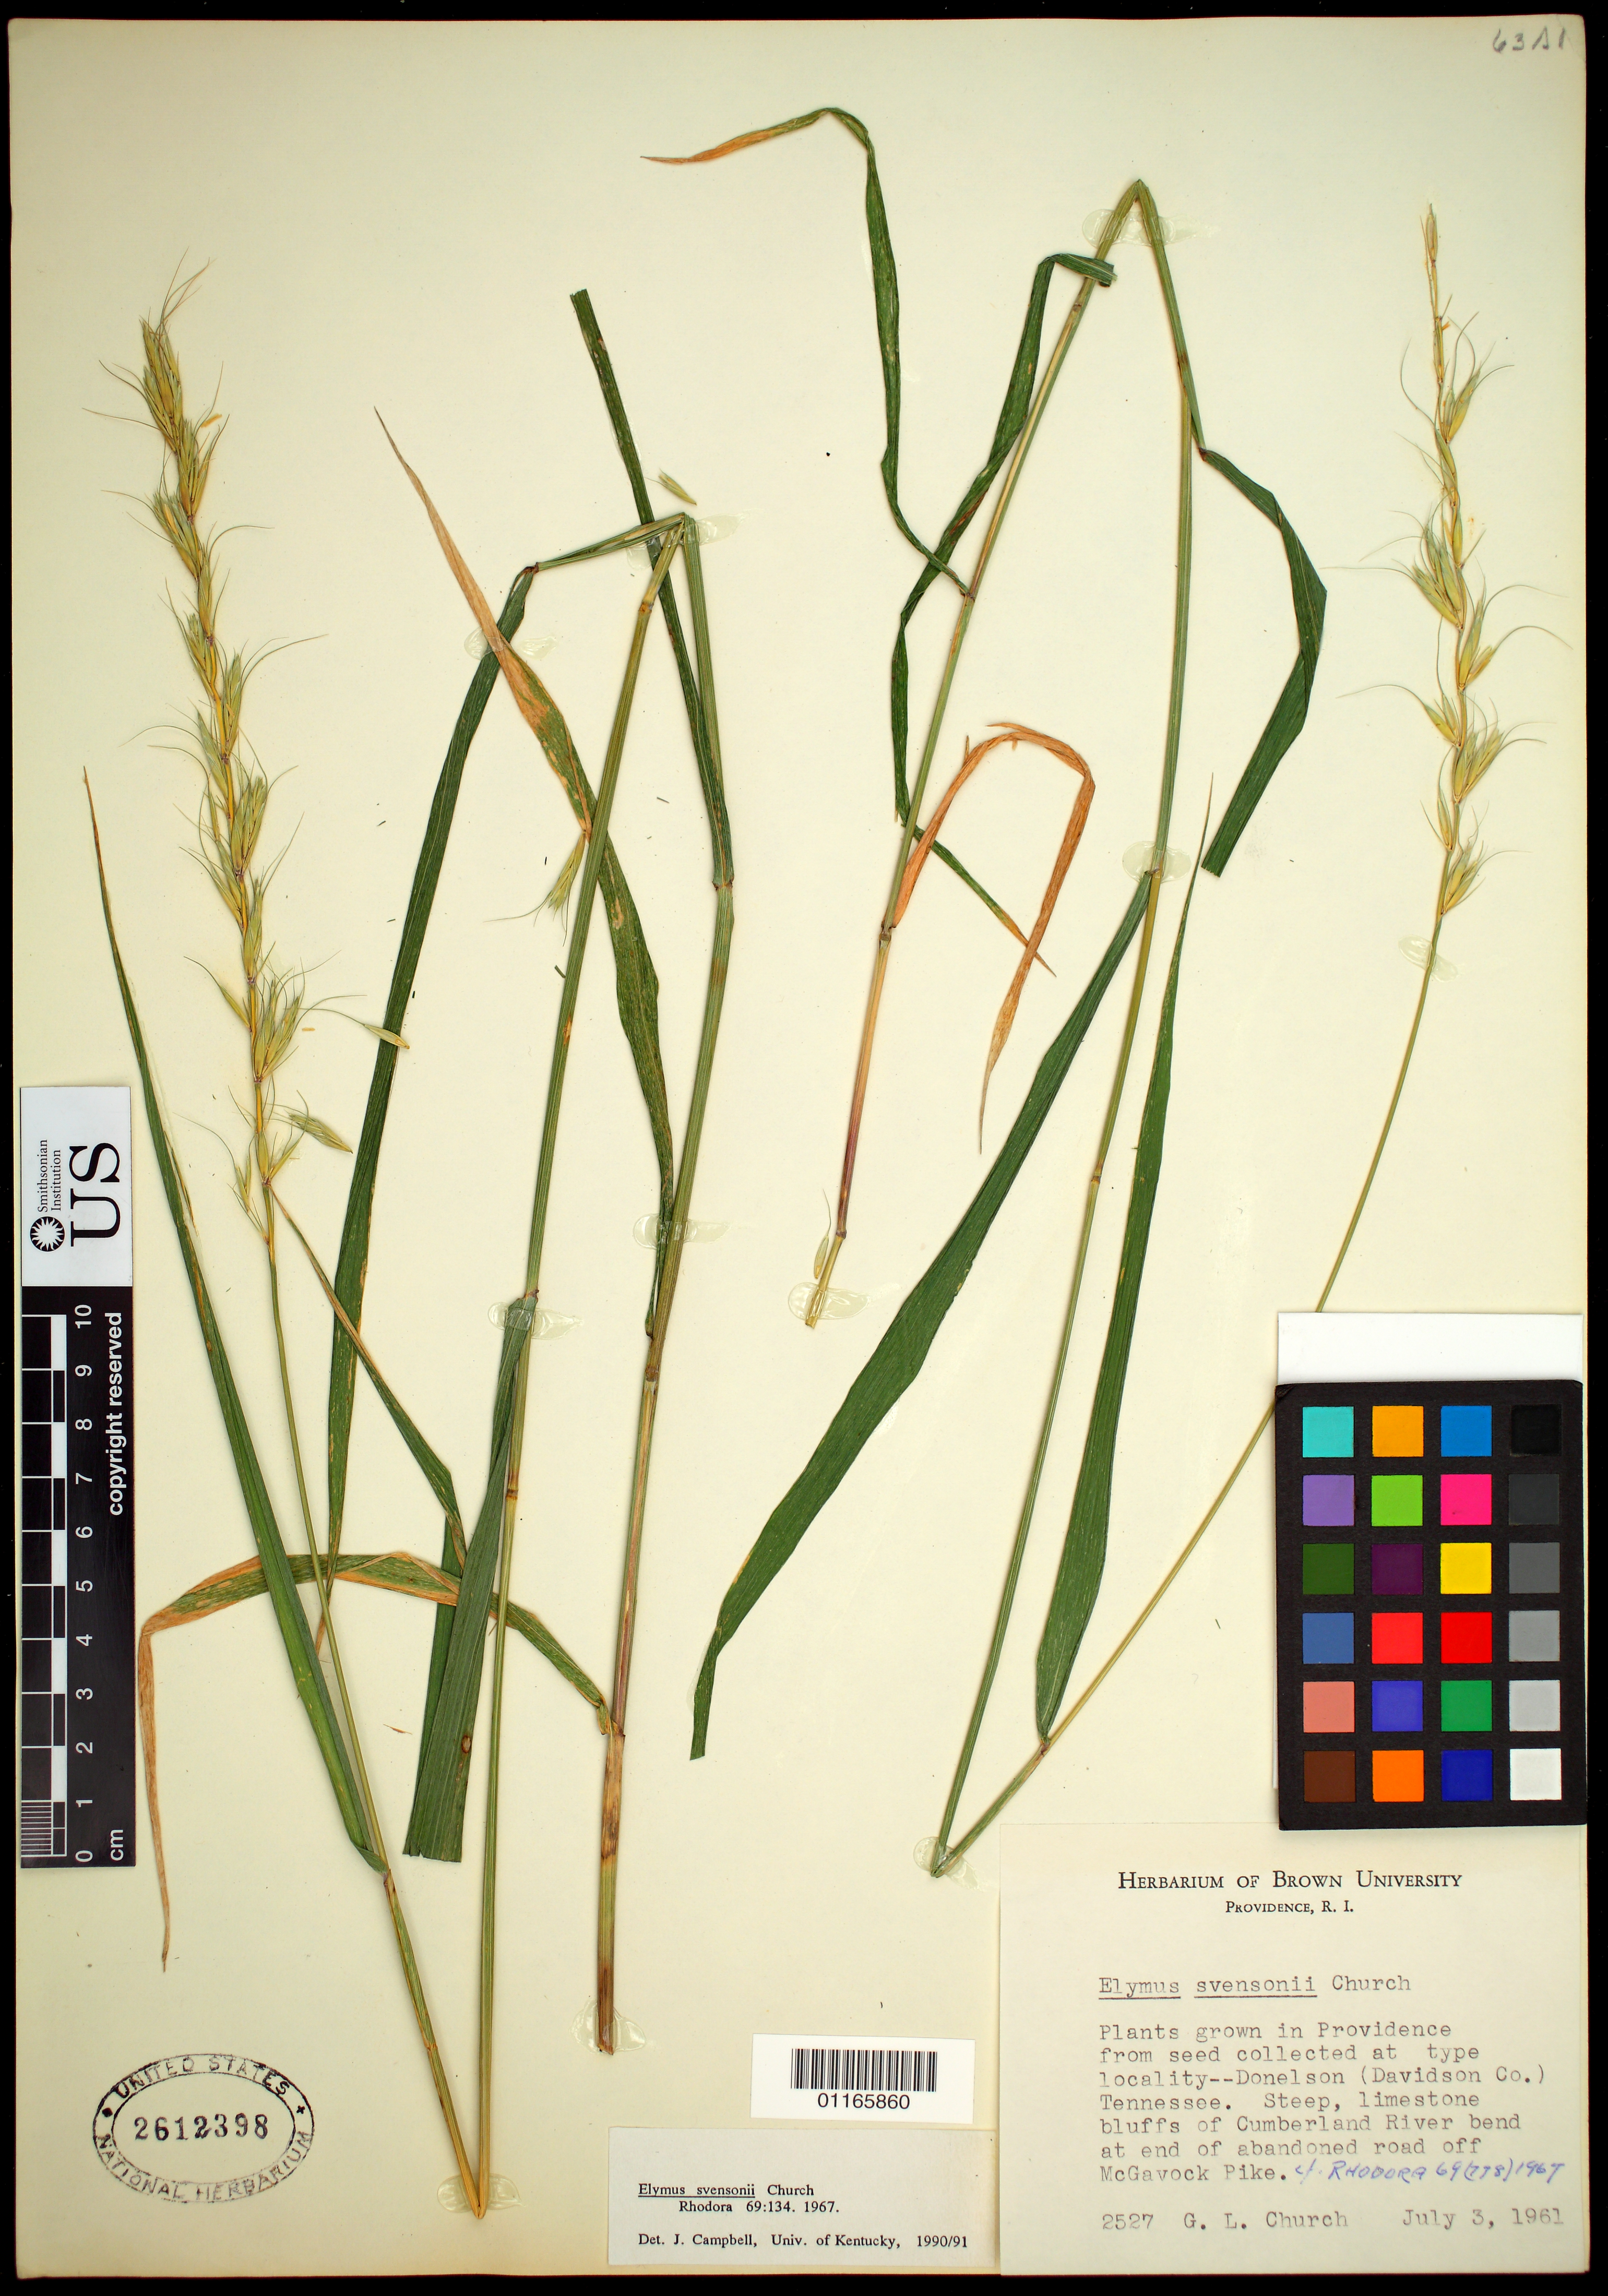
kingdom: Plantae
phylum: Tracheophyta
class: Liliopsida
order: Poales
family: Poaceae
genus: Elymus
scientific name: Elymus svensonii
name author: G.L. Church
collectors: G. L. Church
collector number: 2527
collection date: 1961-07-03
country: United States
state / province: Tennessee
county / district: Davidson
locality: Donelson. Cumberland River bend at end of abandoned road off McGavock Pike.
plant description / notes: Plants grown in Providence from seed collected at type locality -- Donelson (Davidson Co.) Tennessee.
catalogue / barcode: US 2612398